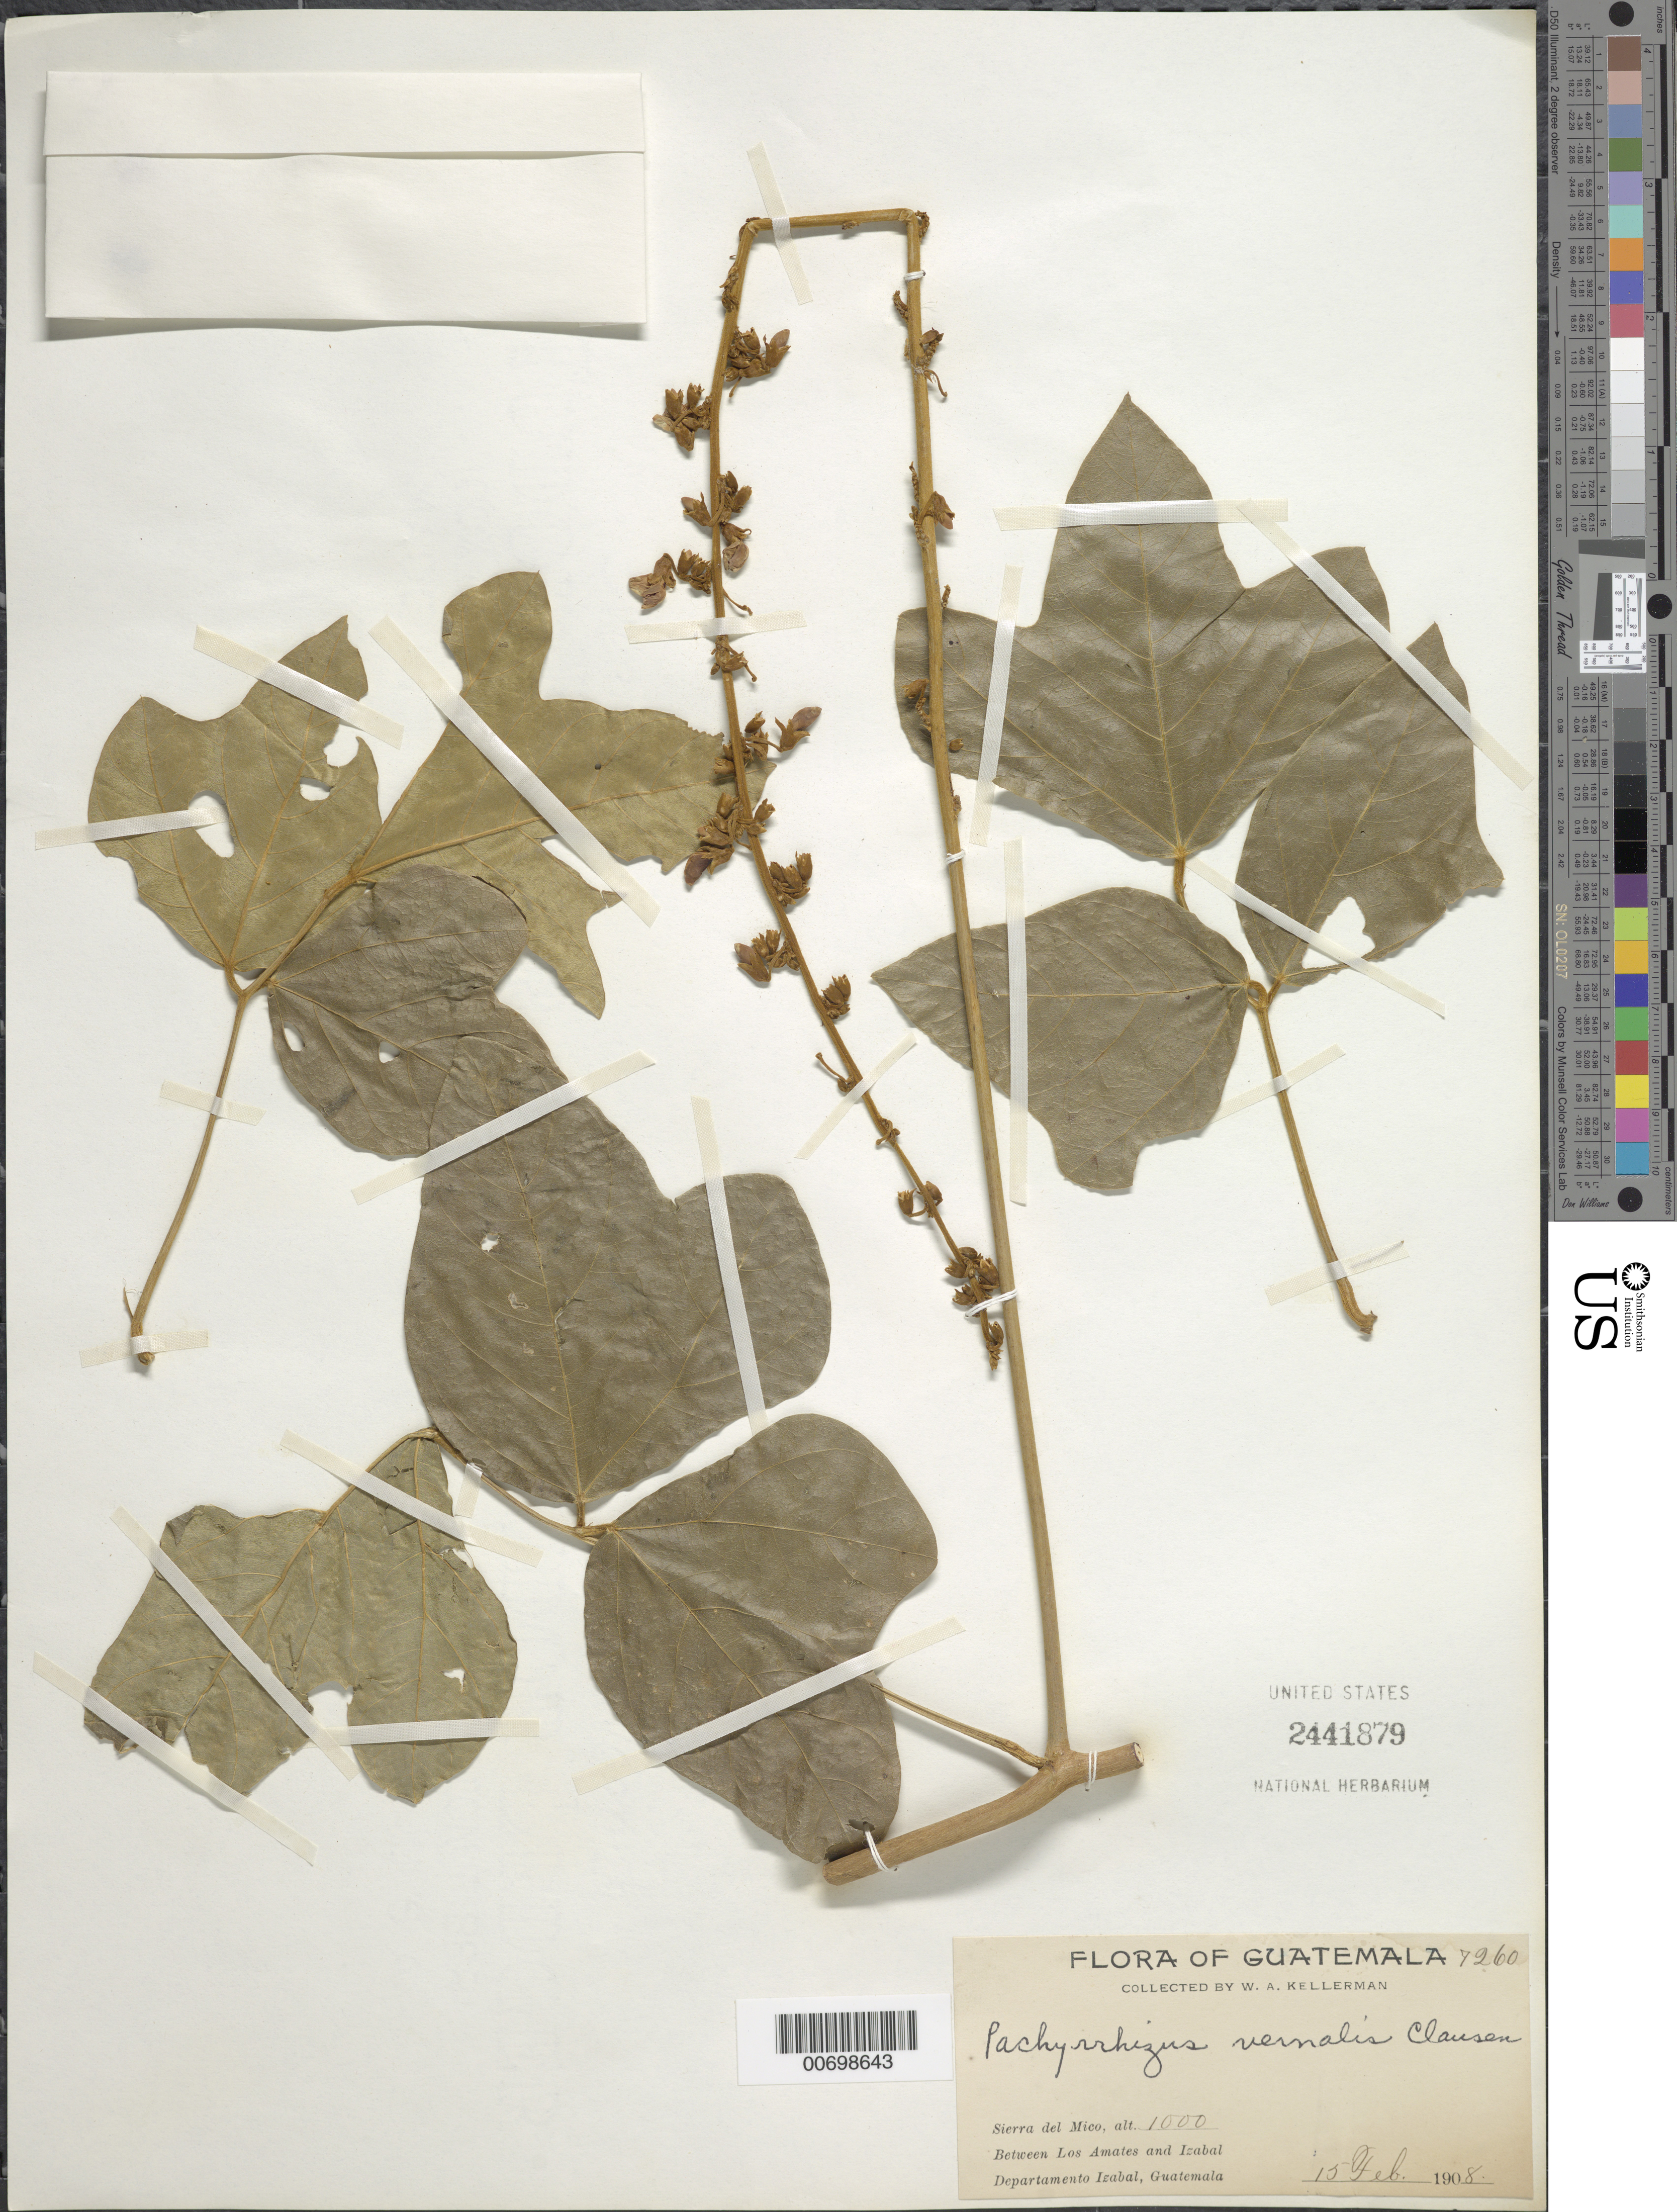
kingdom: Plantae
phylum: Tracheophyta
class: Magnoliopsida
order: Fabales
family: Fabaceae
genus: Pachyrhizus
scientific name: Pachyrhizus vernalis var. typicus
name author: R.T. Clausen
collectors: W. Kellerman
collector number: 7260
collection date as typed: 15 Feb 1908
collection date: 1908-02-15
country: Guatemala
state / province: Izabal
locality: Sierra del Mico, between Los Amates and Izabal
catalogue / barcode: US 2441879